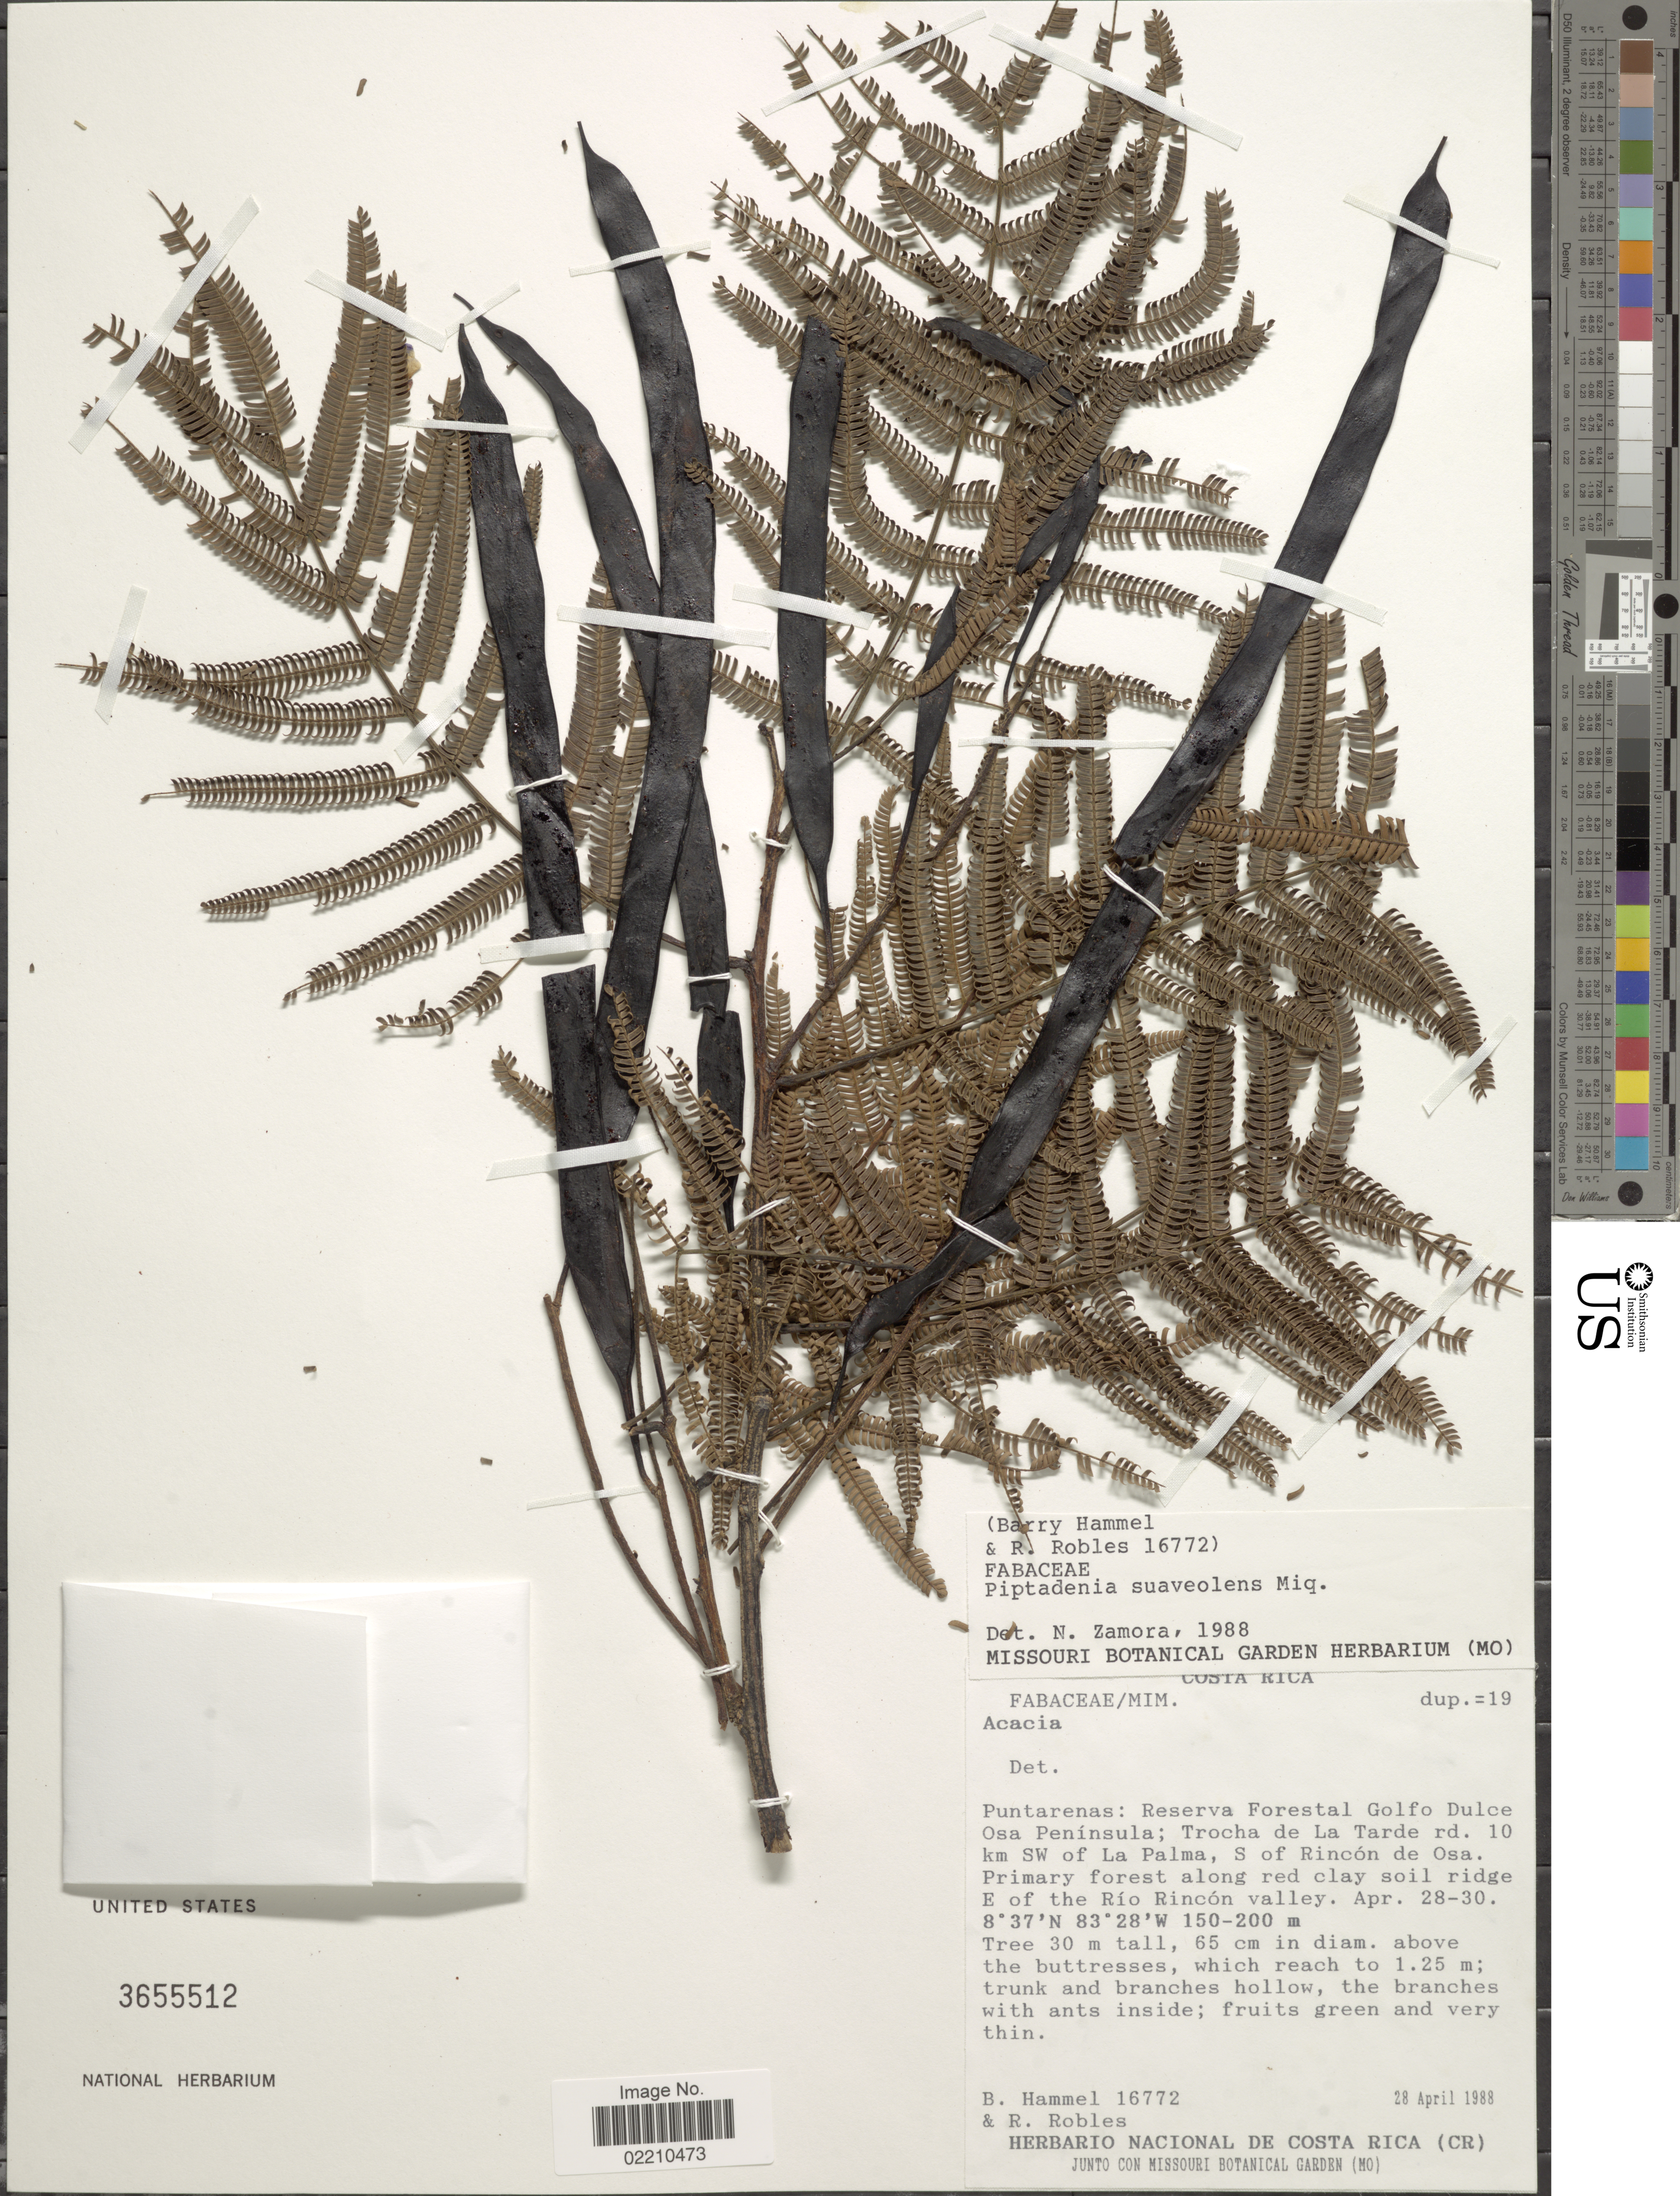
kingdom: Plantae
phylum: Tracheophyta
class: Magnoliopsida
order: Fabales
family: Fabaceae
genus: Piptadenia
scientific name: Piptadenia suaveolens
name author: Miq.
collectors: B. Hammel & R. Robles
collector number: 16772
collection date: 1988-04-28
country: Costa Rica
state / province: Puntarenas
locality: Puntarenas: Reserva Forestal Golfo Dulce Osa Peninsula: Trocha de La Tarde rd. 10 km Sw of La Palma, S of Rincon de Osa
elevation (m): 150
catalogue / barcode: US 3655512